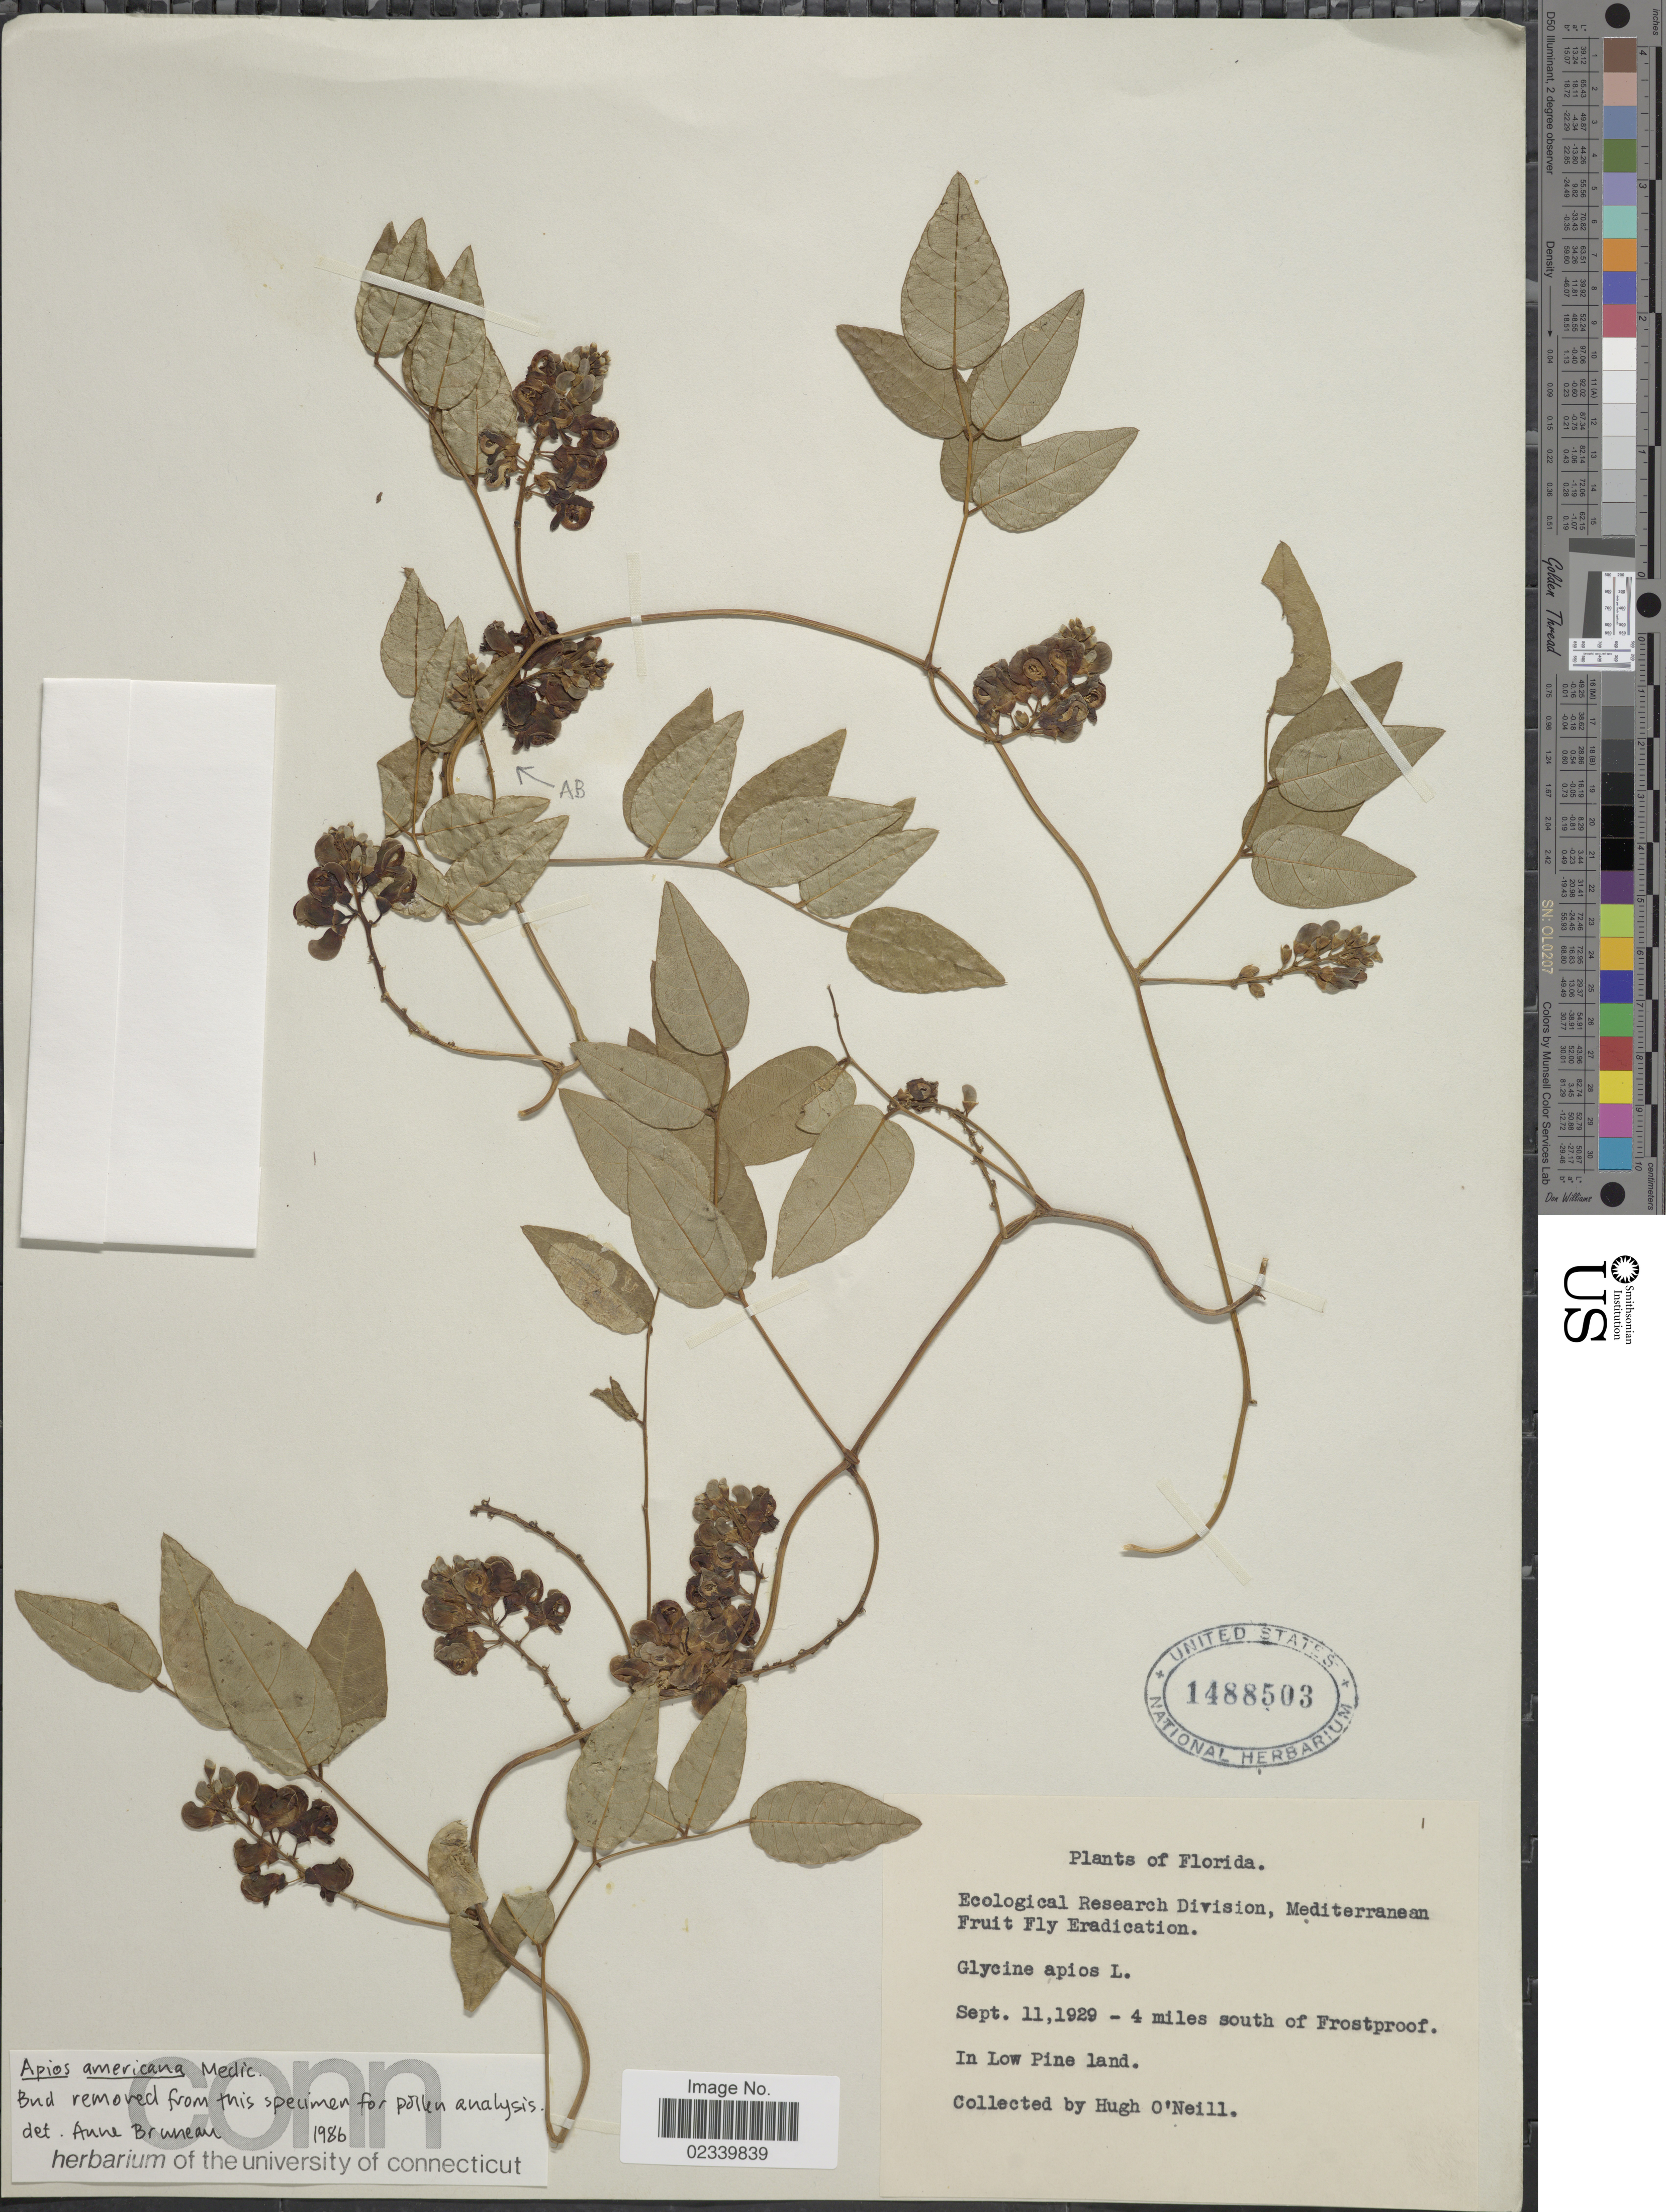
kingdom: Plantae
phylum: Tracheophyta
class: Magnoliopsida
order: Fabales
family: Fabaceae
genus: Apios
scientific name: Apios americana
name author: Medik.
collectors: O' Neill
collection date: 1929-09-11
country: United States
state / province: Florida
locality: Florida. 4 miles south of Frostproof. In low Pine land.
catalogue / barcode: US 1488503